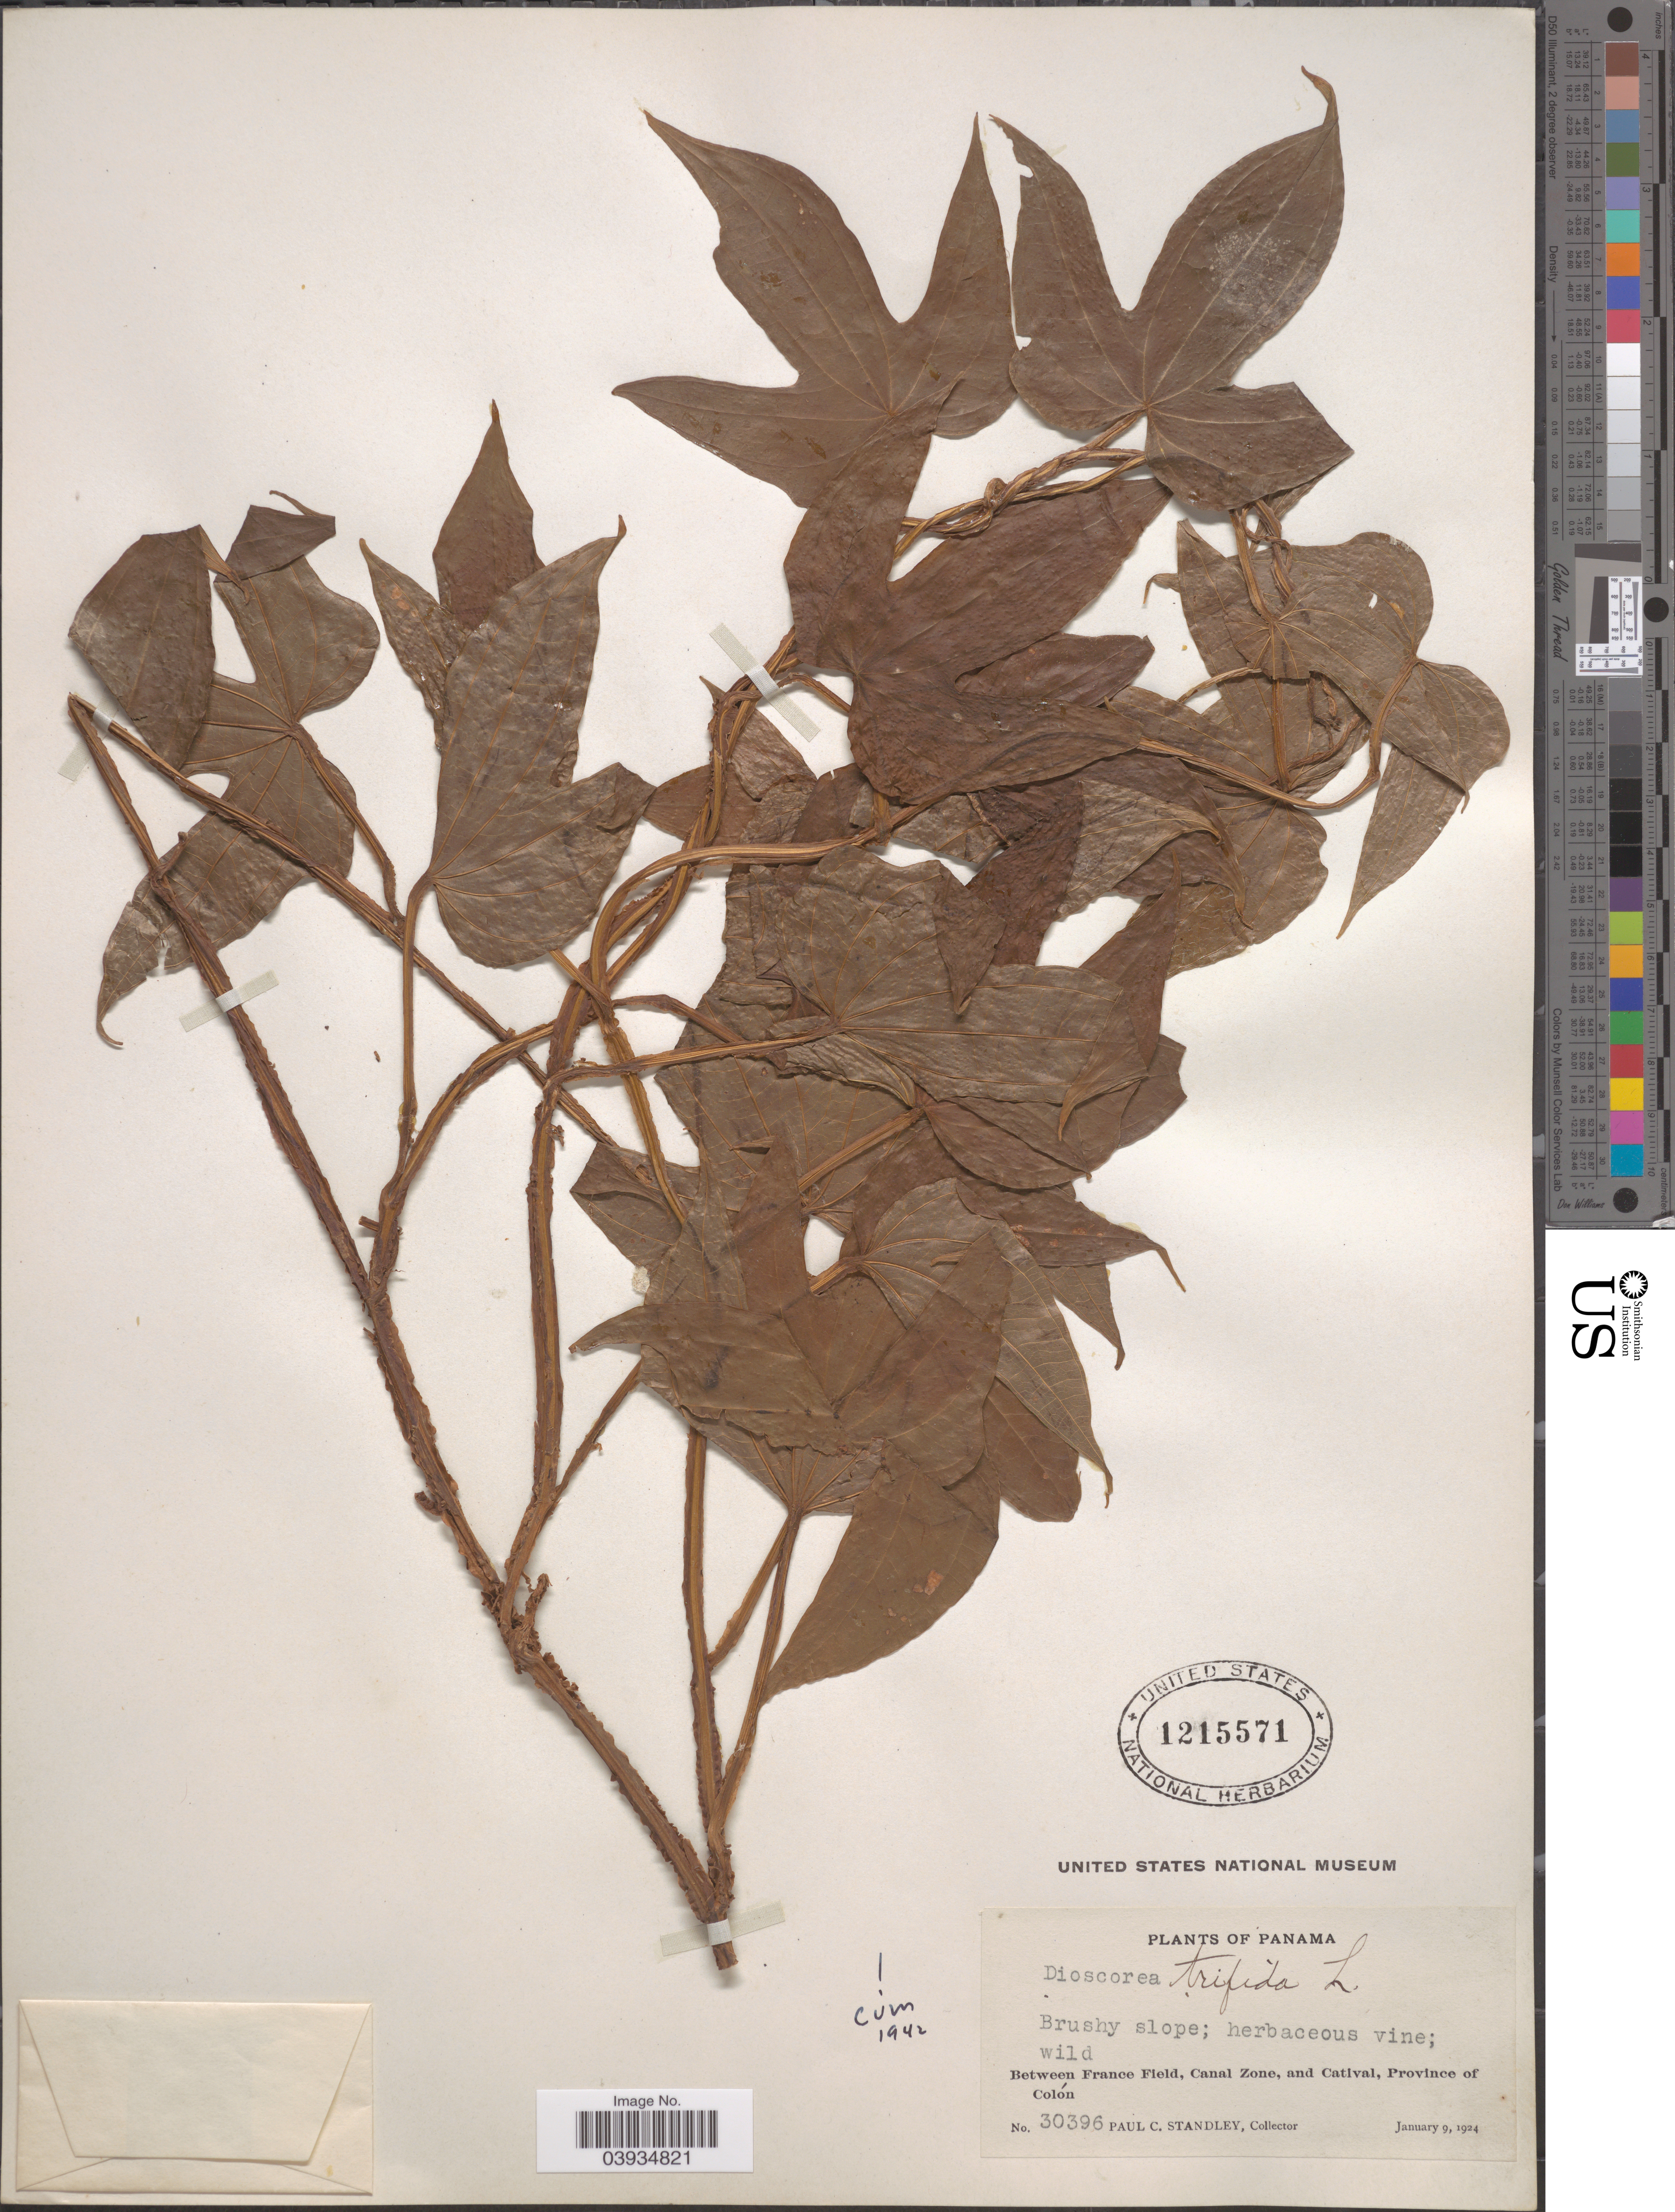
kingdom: Plantae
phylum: Tracheophyta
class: Liliopsida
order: Dioscoreales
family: Dioscoreaceae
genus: Dioscorea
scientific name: Dioscorea trifida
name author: L. f.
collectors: P. C. Standley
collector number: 30396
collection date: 1924-01-09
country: Panama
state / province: Colón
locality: Between France Field, Canal Zone, and Catival.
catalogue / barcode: US 1215571